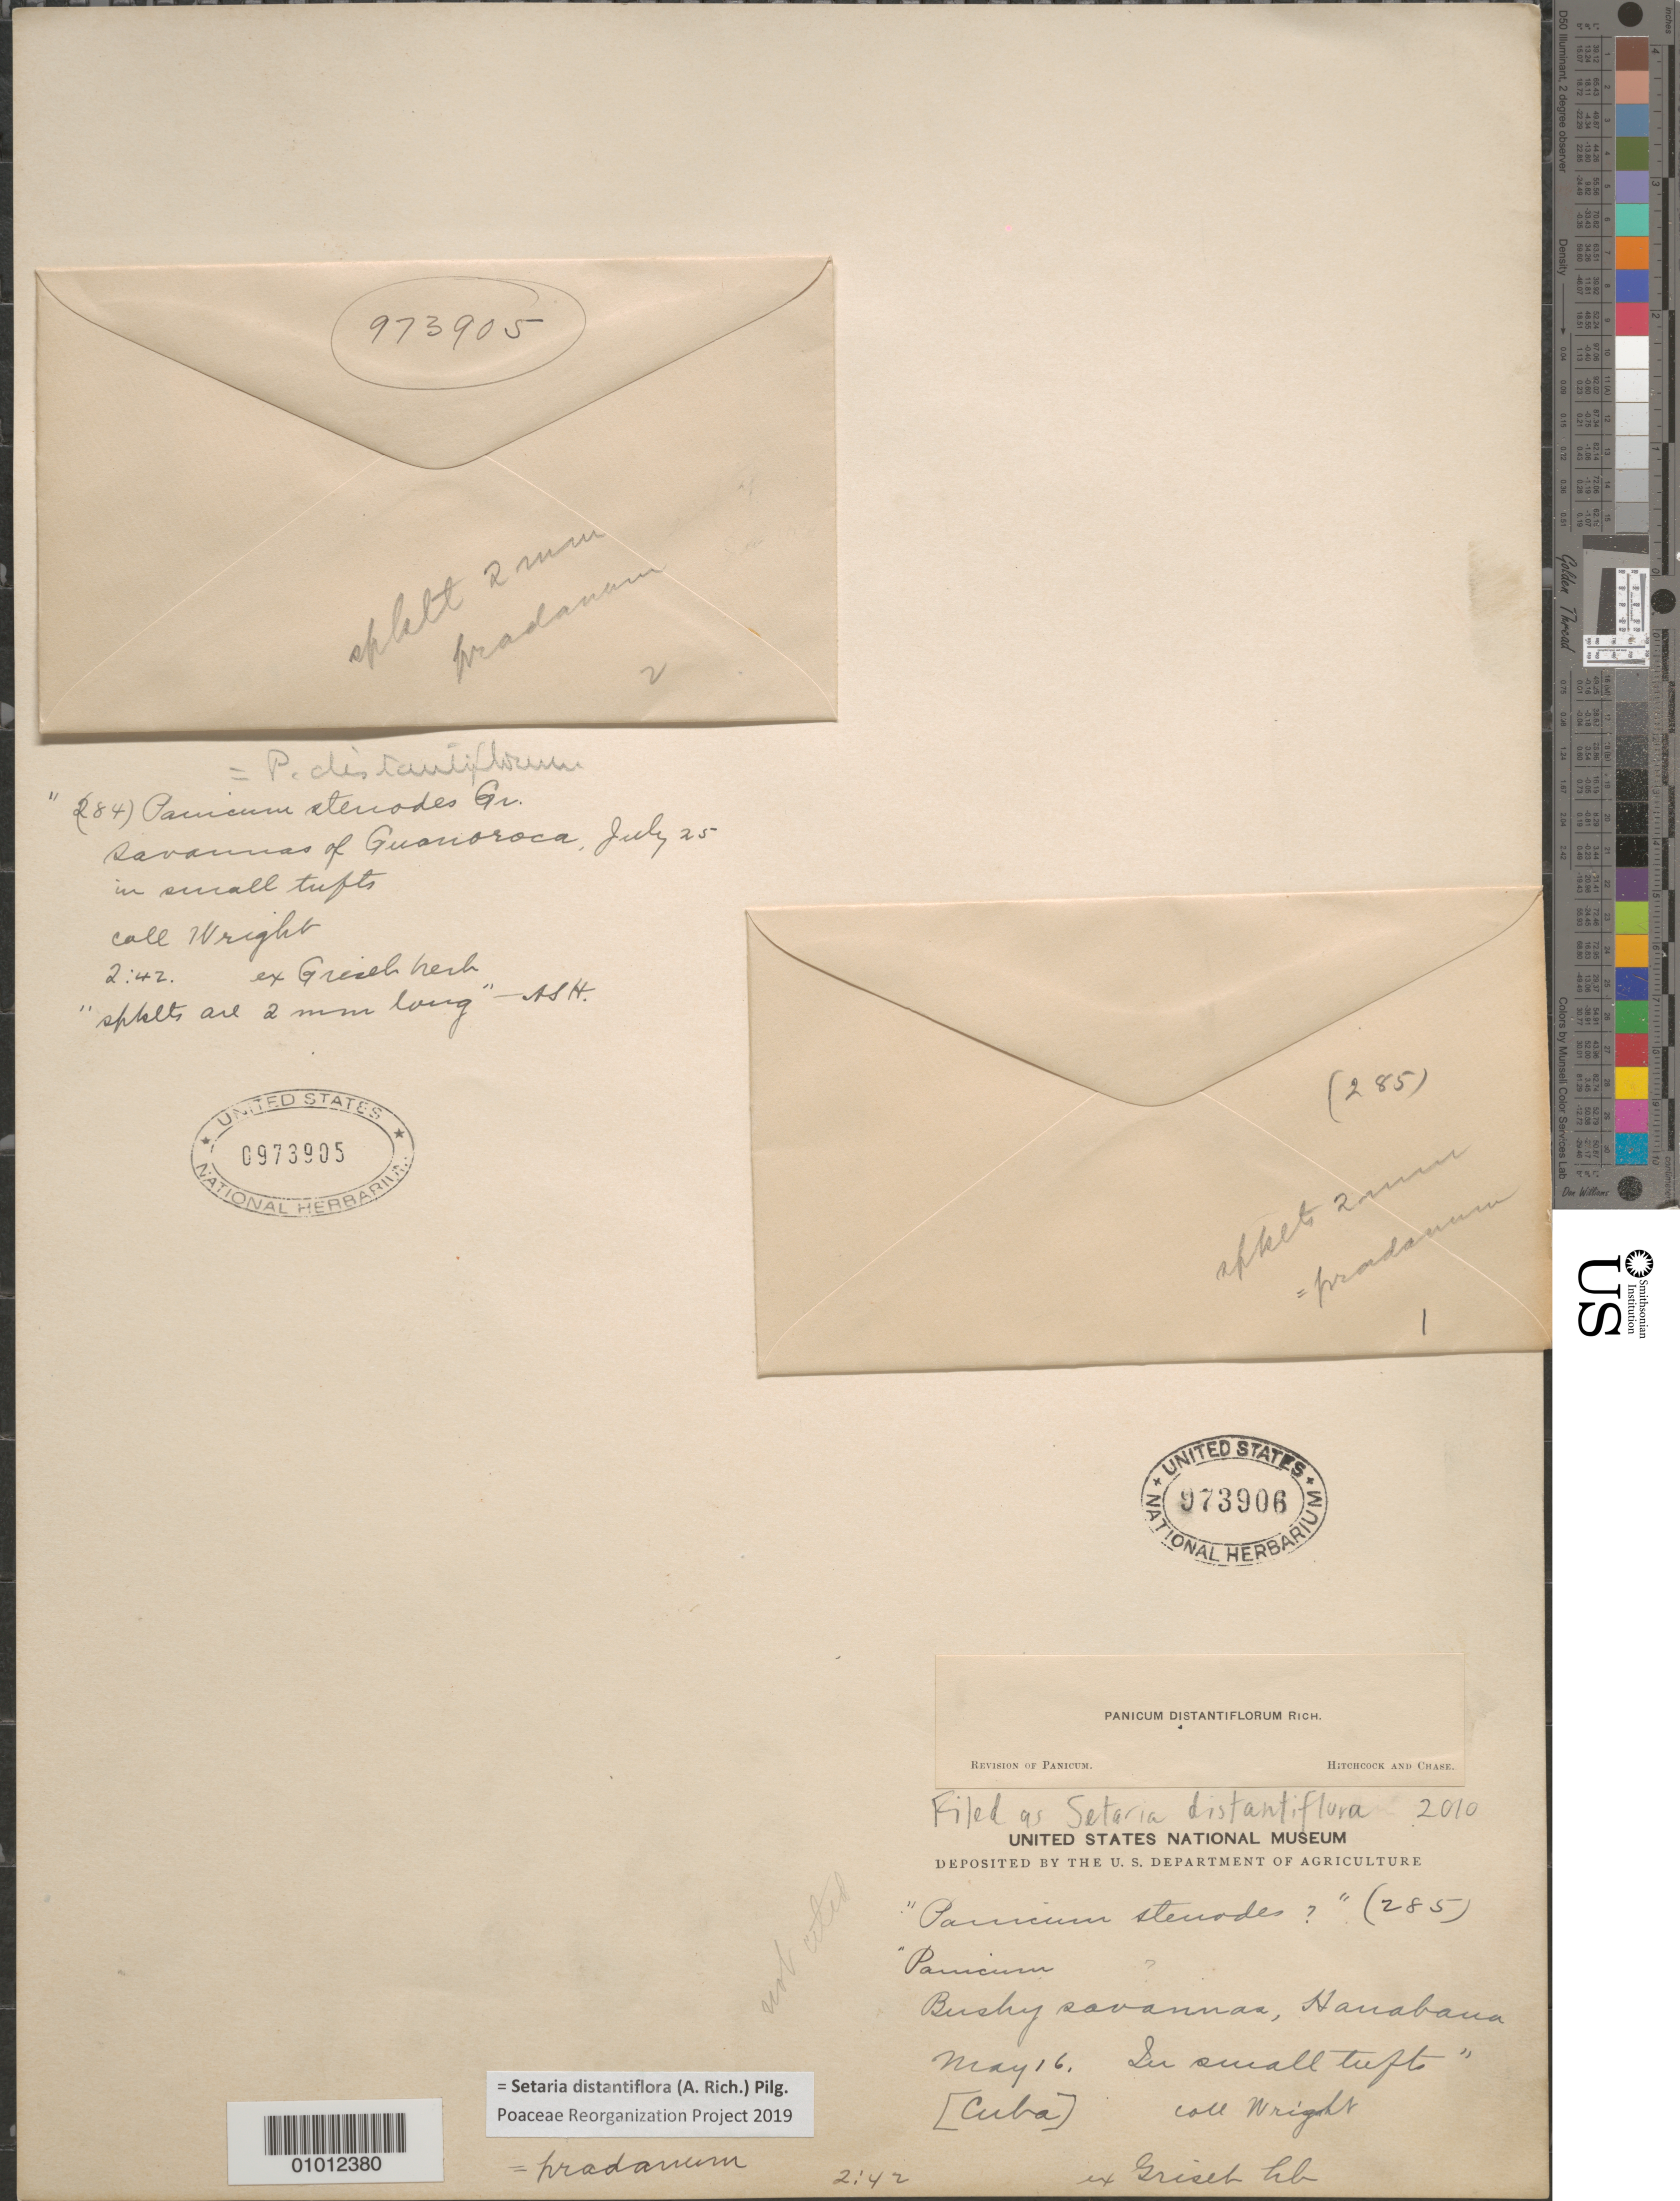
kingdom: Plantae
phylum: Tracheophyta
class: Liliopsida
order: Poales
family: Poaceae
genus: Setaria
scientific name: Setaria distantiflora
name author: (A. Rich.) Pilg.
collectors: C. Wright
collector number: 285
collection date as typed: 16 May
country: Cuba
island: Cuba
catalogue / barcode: US 973906-2